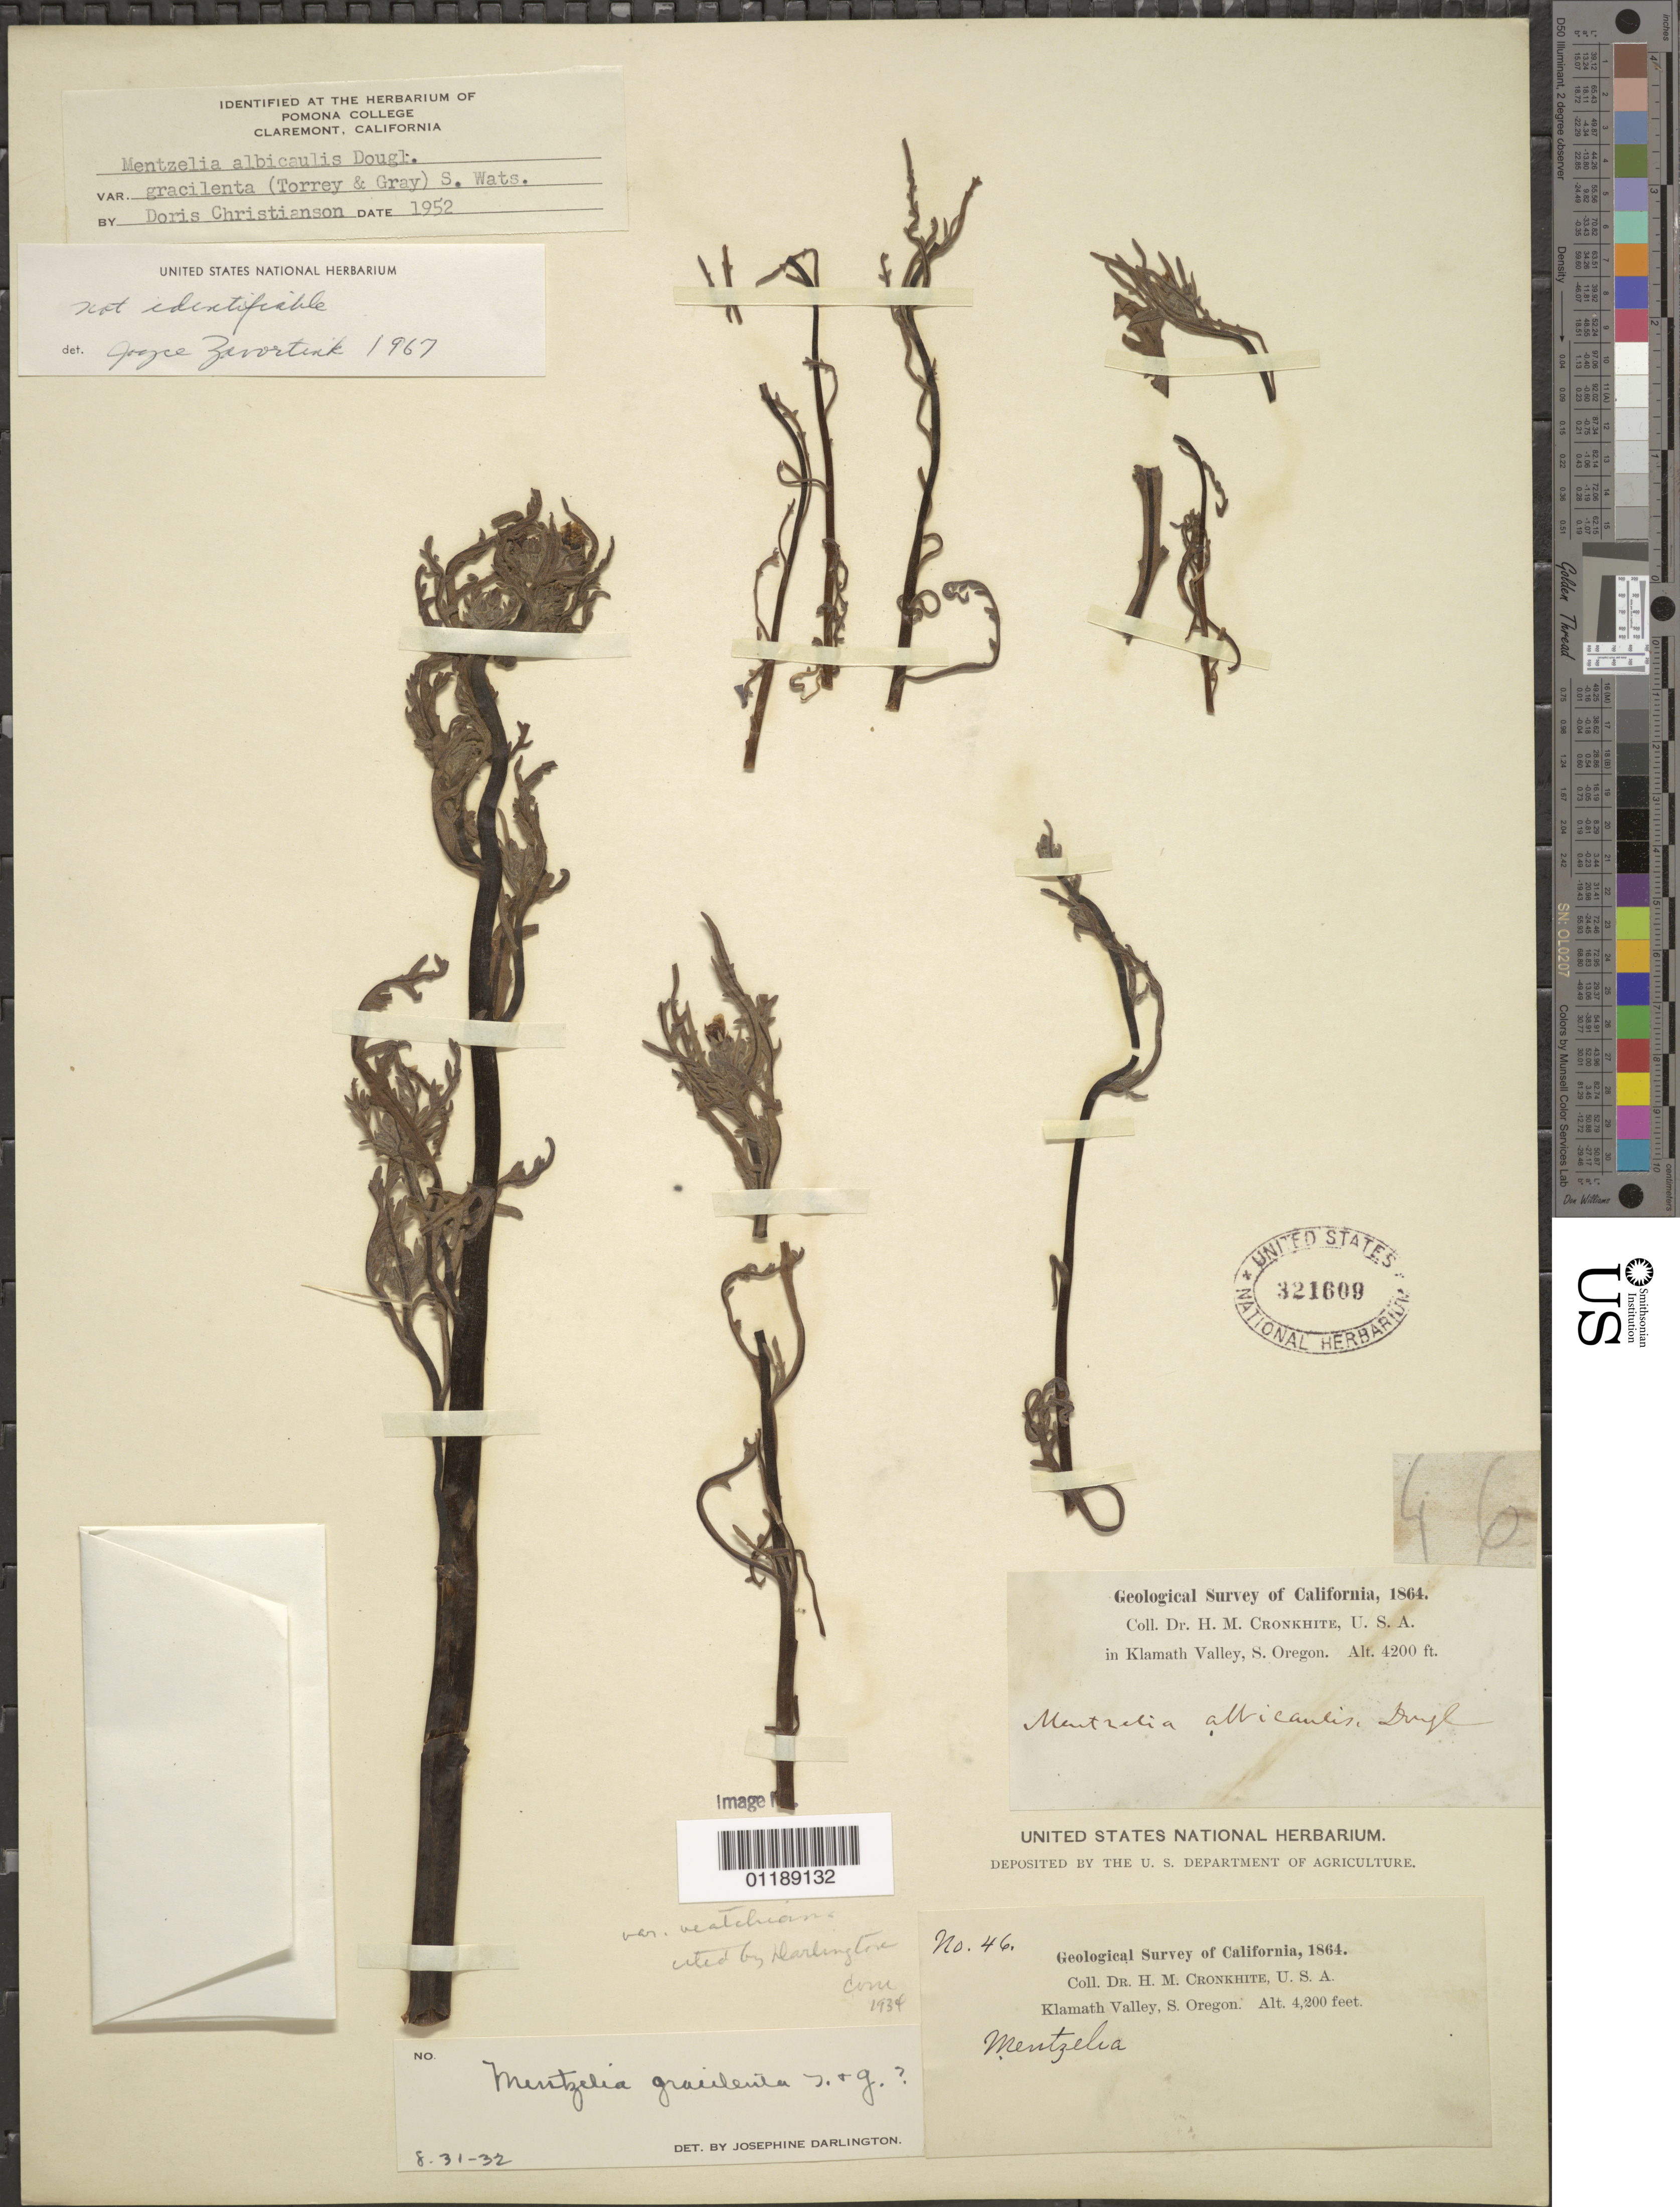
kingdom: Plantae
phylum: Tracheophyta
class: Magnoliopsida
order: Cornales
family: Loasaceae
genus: Mentzelia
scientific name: Mentzelia sp.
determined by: Zavortink, J. E.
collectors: H. M. Cronkhite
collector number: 46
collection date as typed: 1864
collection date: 1864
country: United States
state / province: Oregon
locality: Klamath Valley, S Oregon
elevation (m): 1280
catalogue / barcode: US 321609